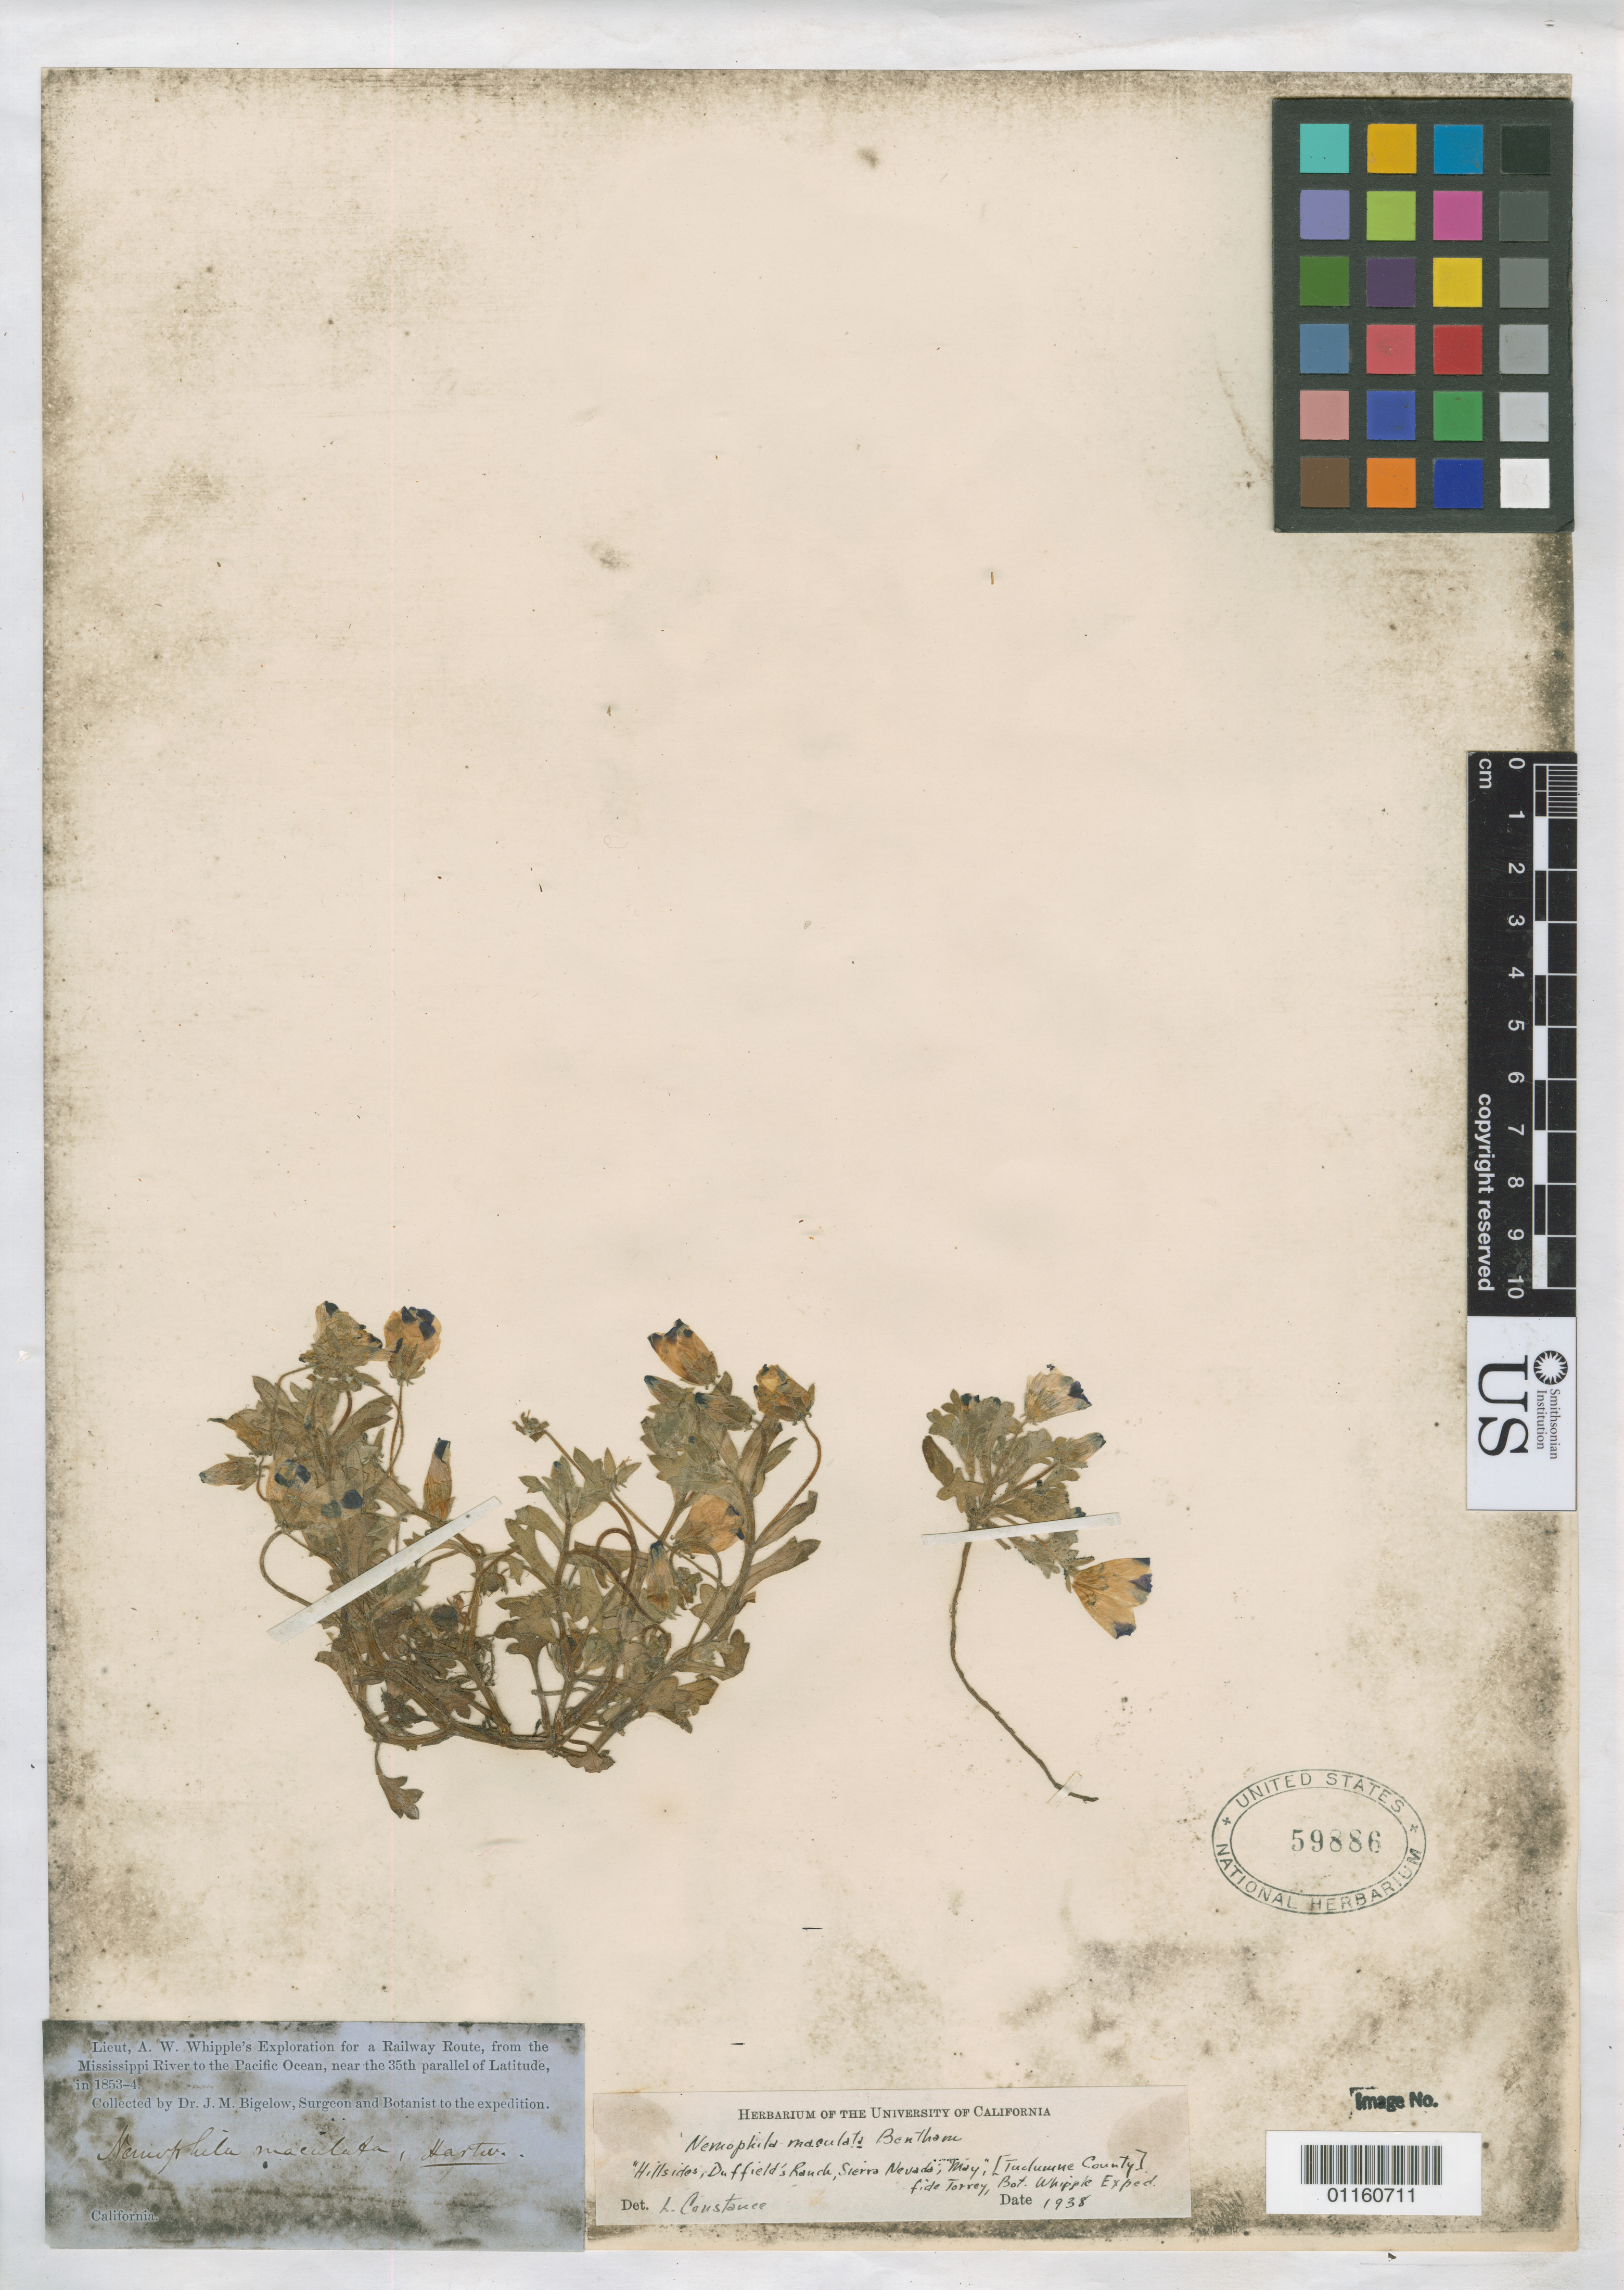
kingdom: Plantae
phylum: Tracheophyta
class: Magnoliopsida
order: Boraginales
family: Hydrophyllaceae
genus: Nemophila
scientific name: Nemophila maculata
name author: Benth. ex Lindl.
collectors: J. M. Bigelow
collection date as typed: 1853 to -- --- 1854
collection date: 1853/1854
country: United States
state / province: California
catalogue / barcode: US 59886